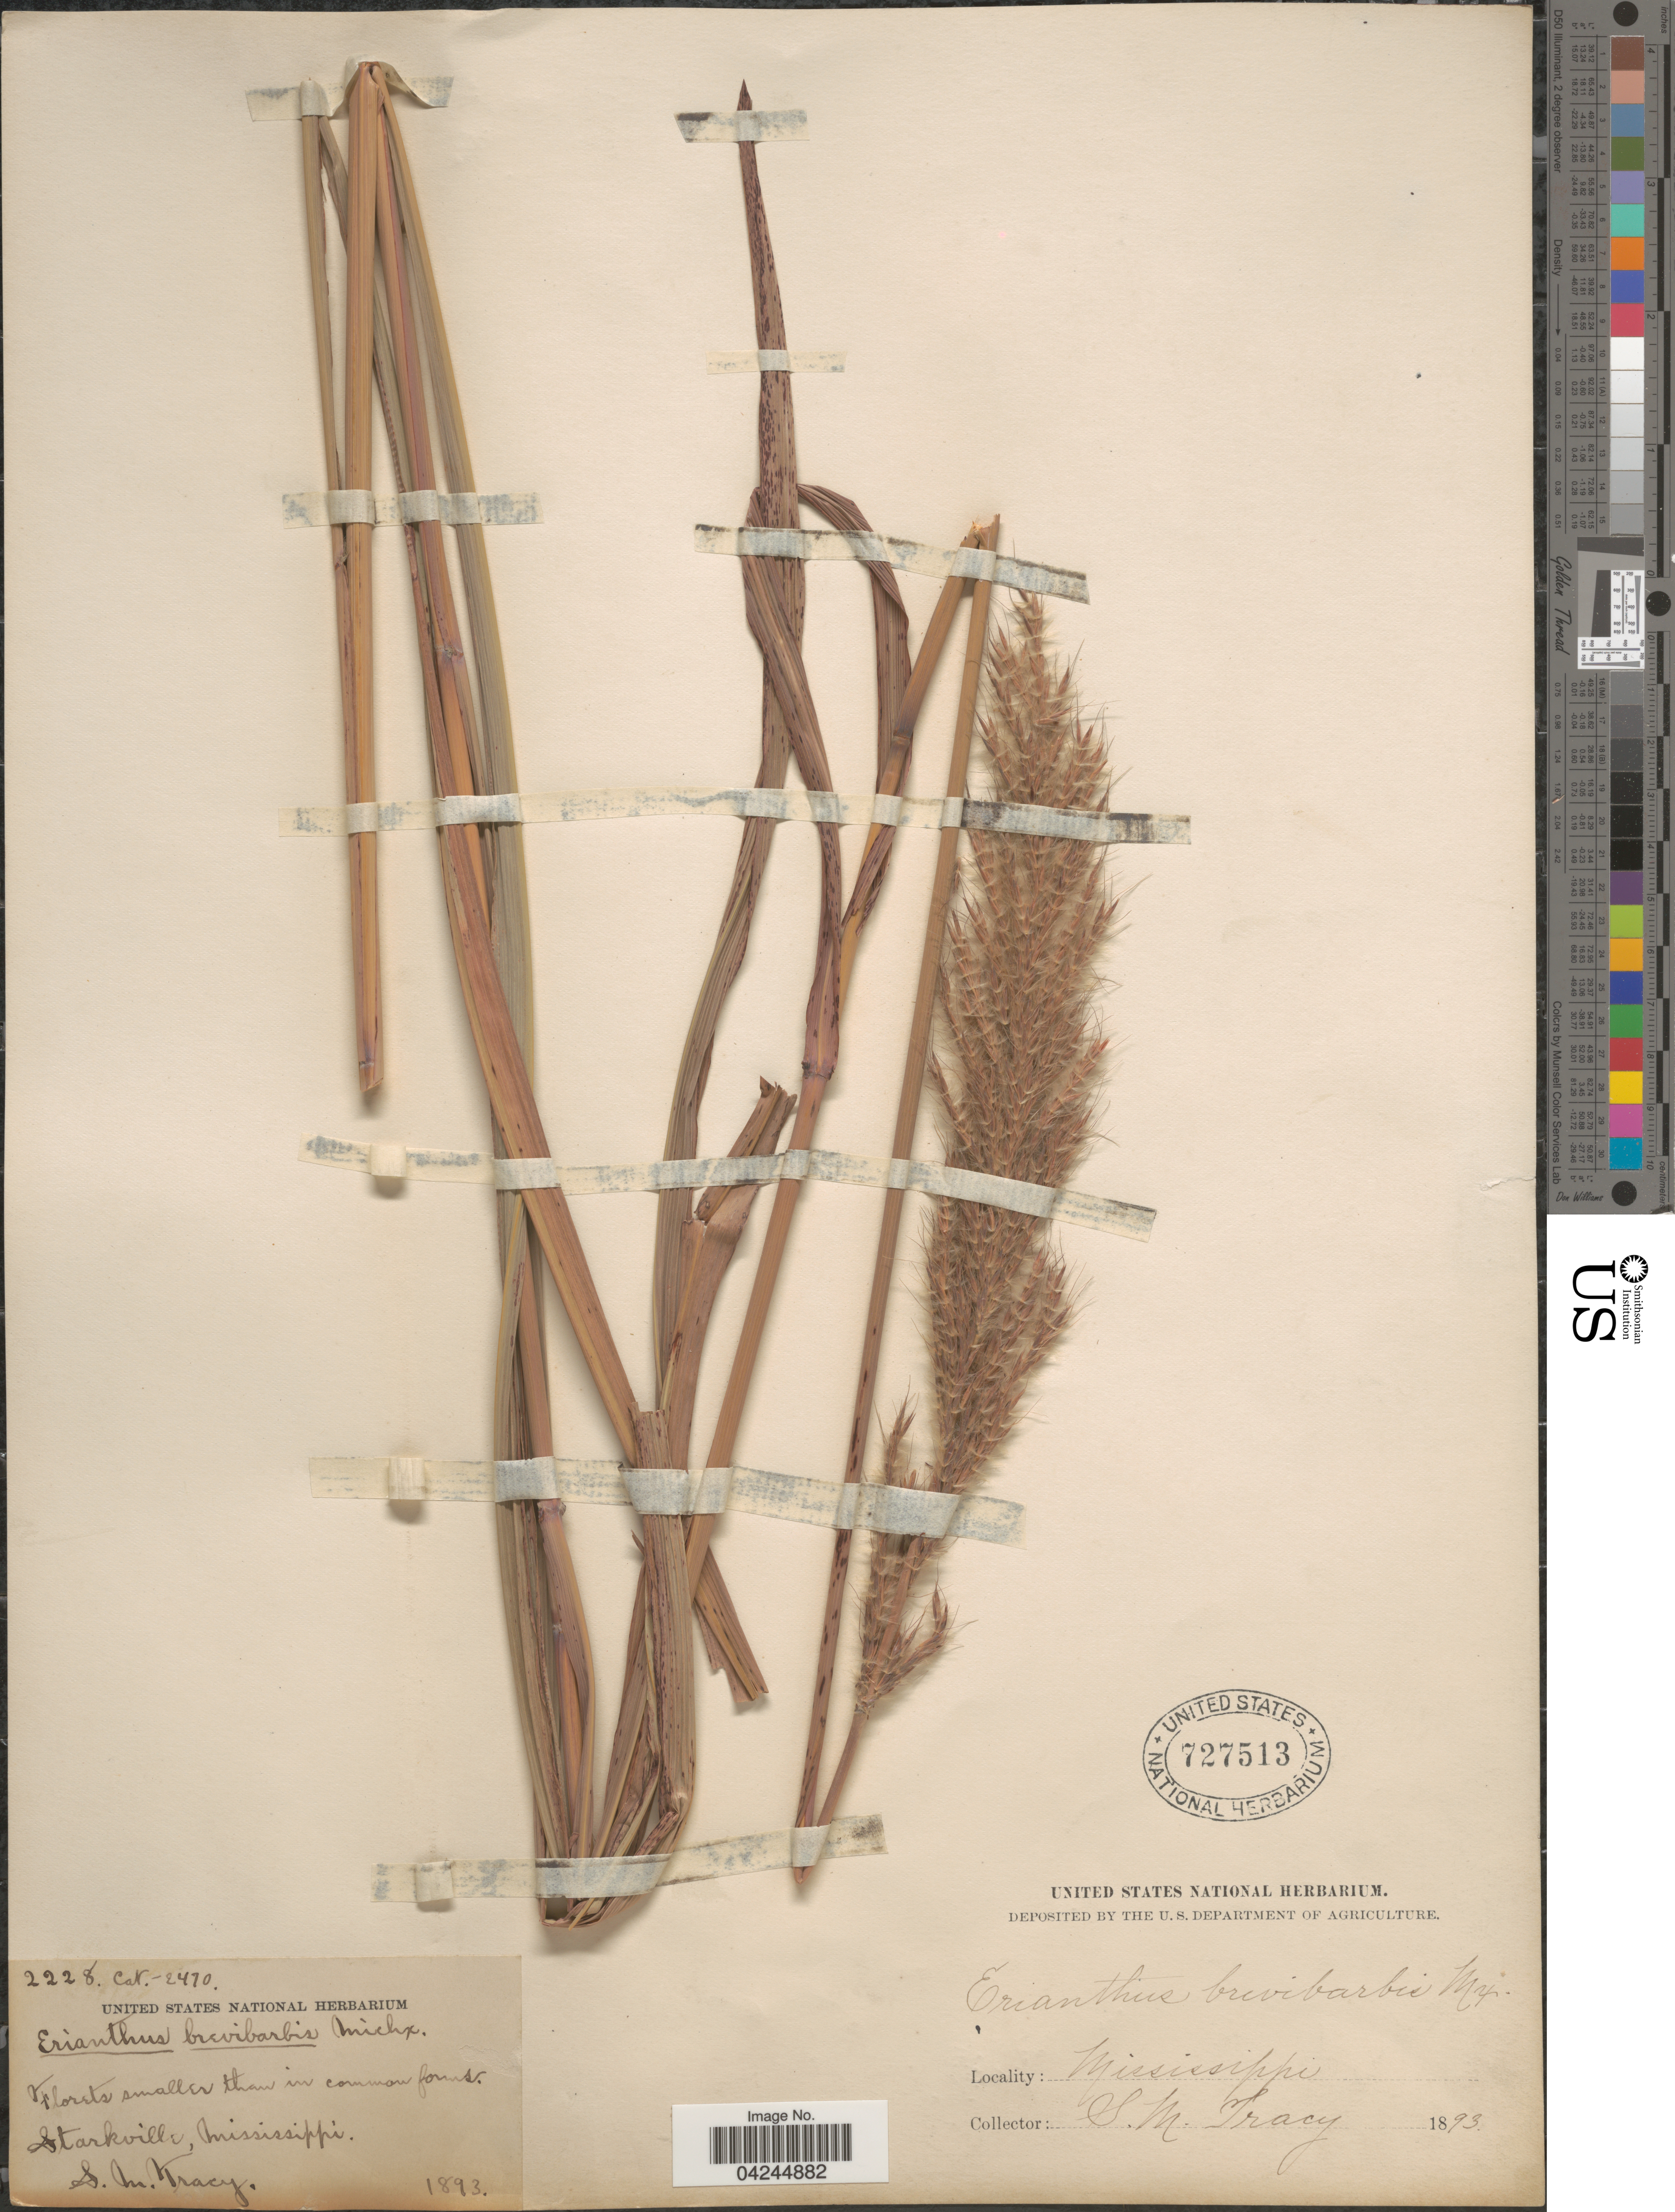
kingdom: Plantae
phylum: Tracheophyta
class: Liliopsida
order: Poales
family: Poaceae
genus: Erianthus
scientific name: Erianthus brevibarbis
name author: Michx.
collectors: S. M. Tracy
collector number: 2228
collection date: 1893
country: United States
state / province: Mississippi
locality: Starkville.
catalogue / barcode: US 727513